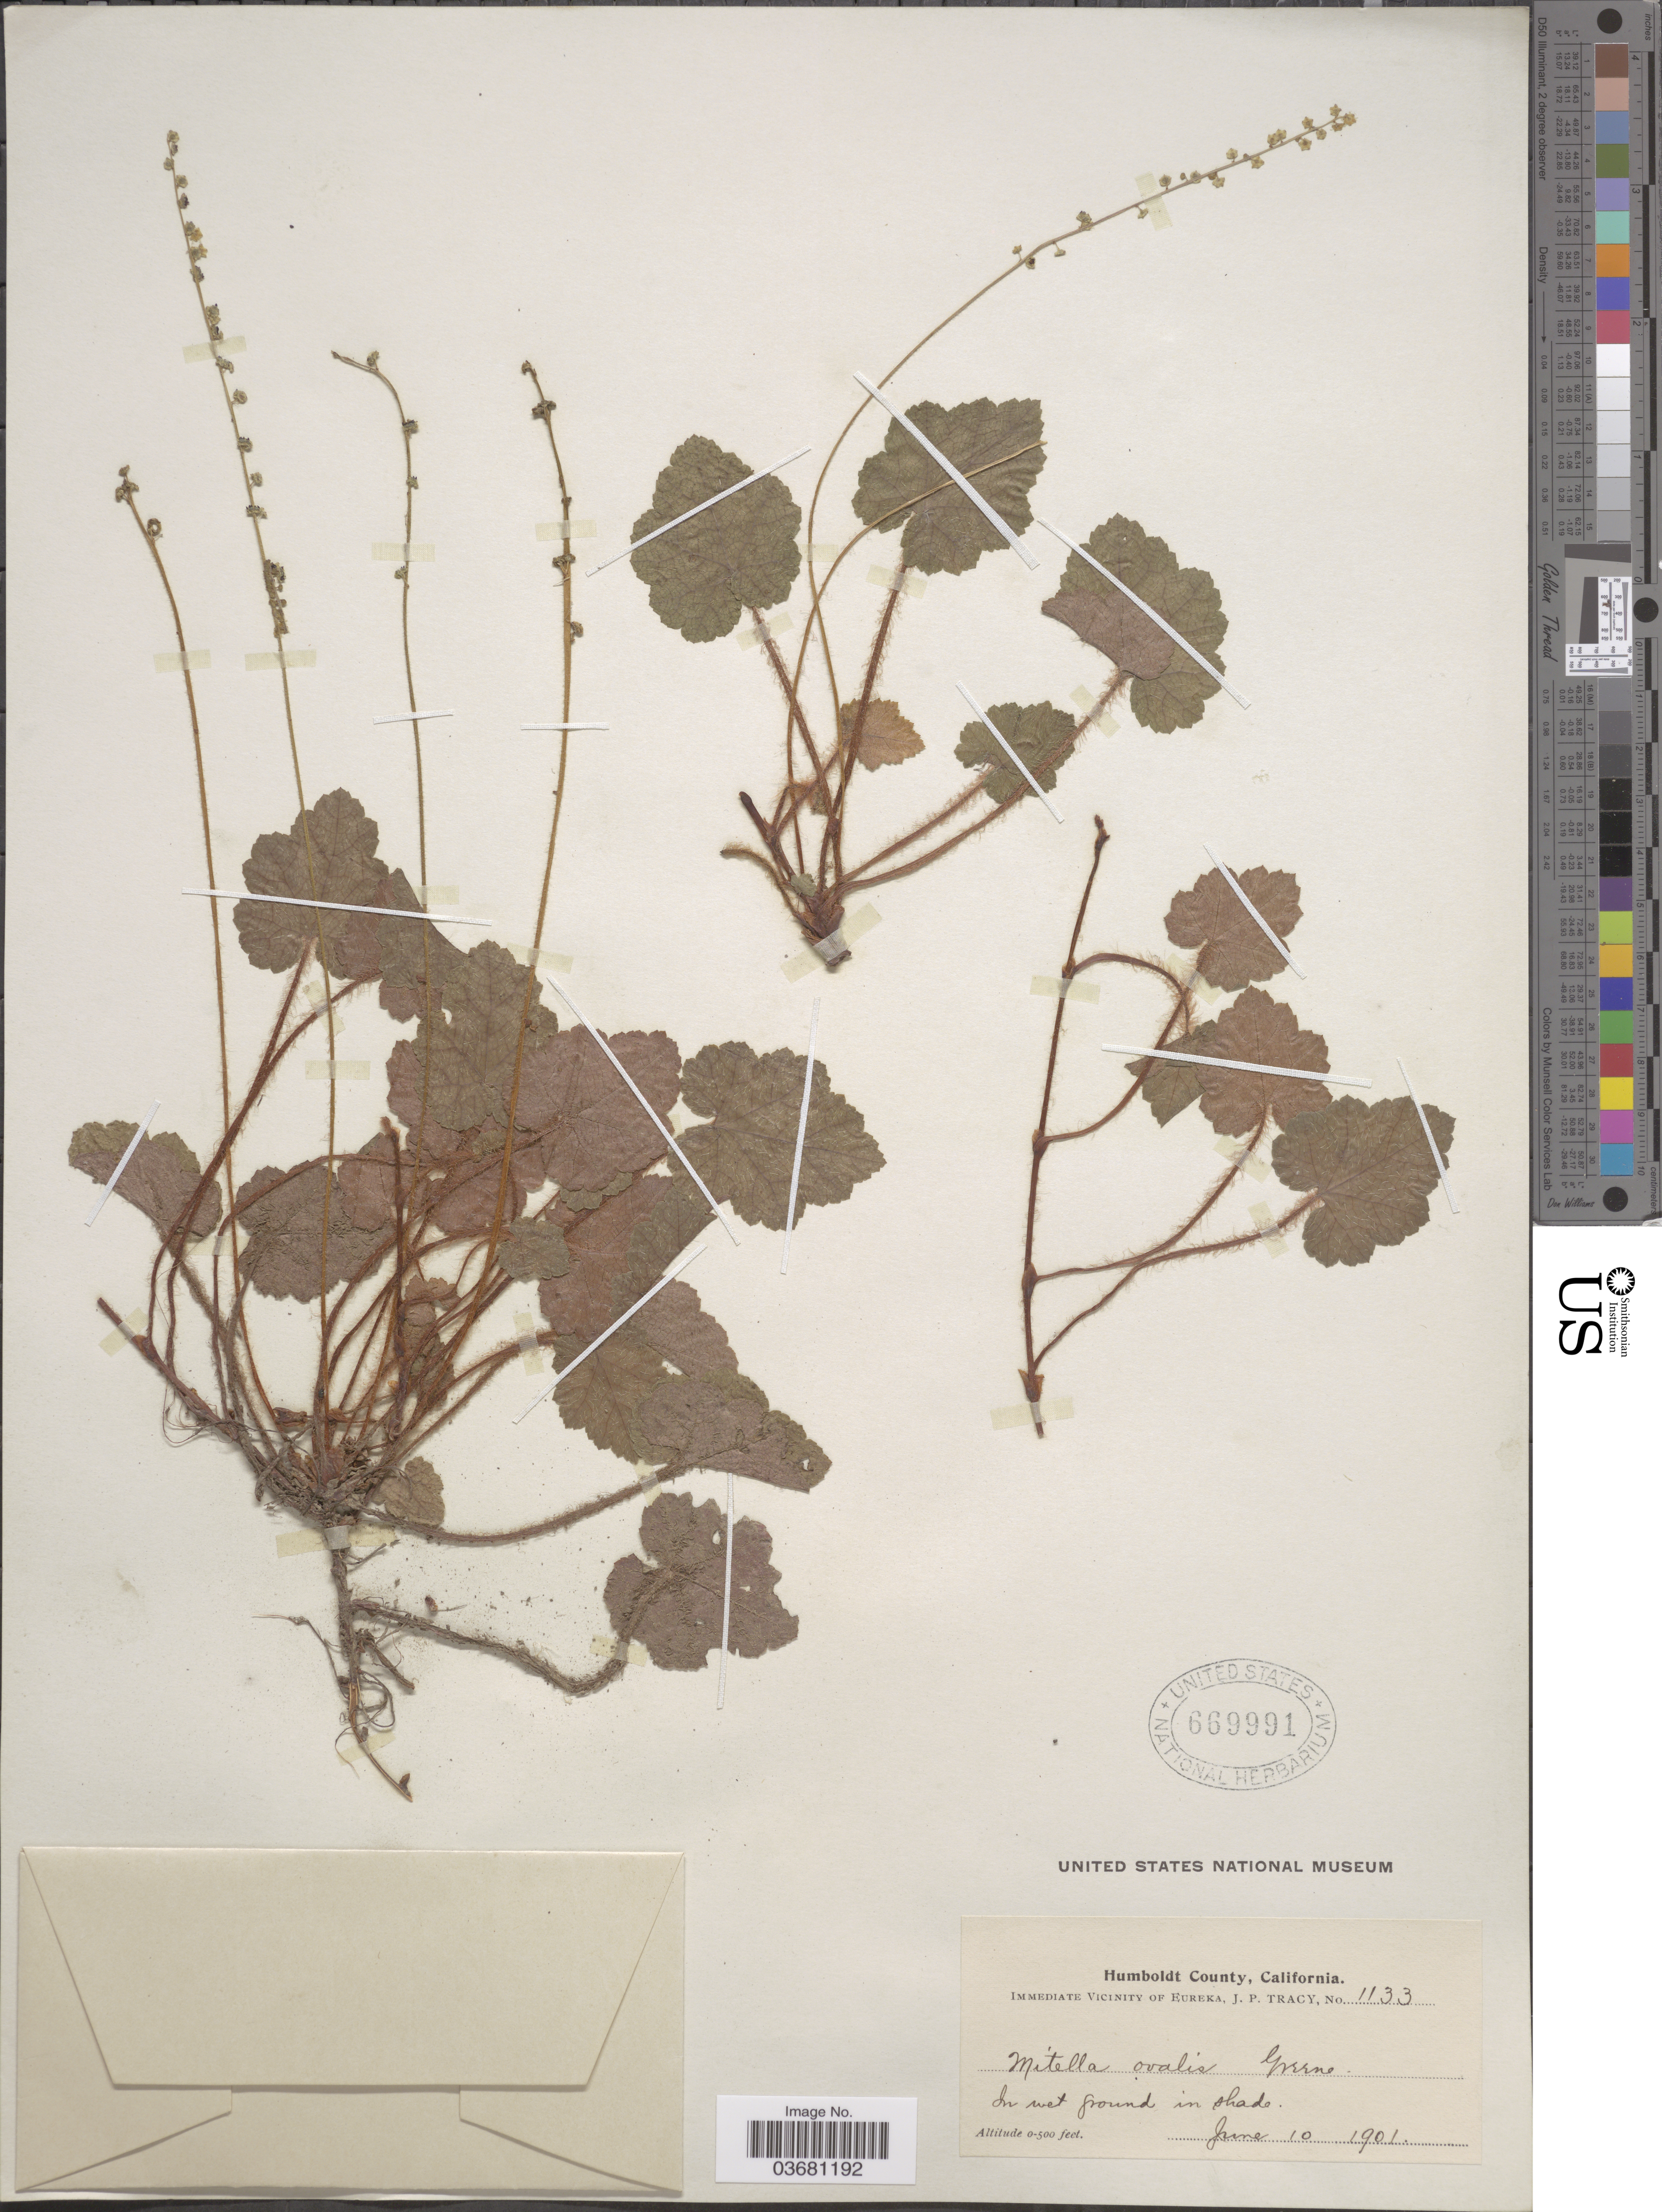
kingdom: Plantae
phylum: Tracheophyta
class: Magnoliopsida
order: Saxifragales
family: Saxifragaceae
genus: Mitella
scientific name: Mitella ovalis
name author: Greene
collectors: J. Tracy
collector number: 1133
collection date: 1901-06-10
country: United States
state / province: California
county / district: Humboldt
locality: Humboldt County. Immediate Vicinity of Eureka. In wet ground in shade.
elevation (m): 0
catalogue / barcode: US 669991